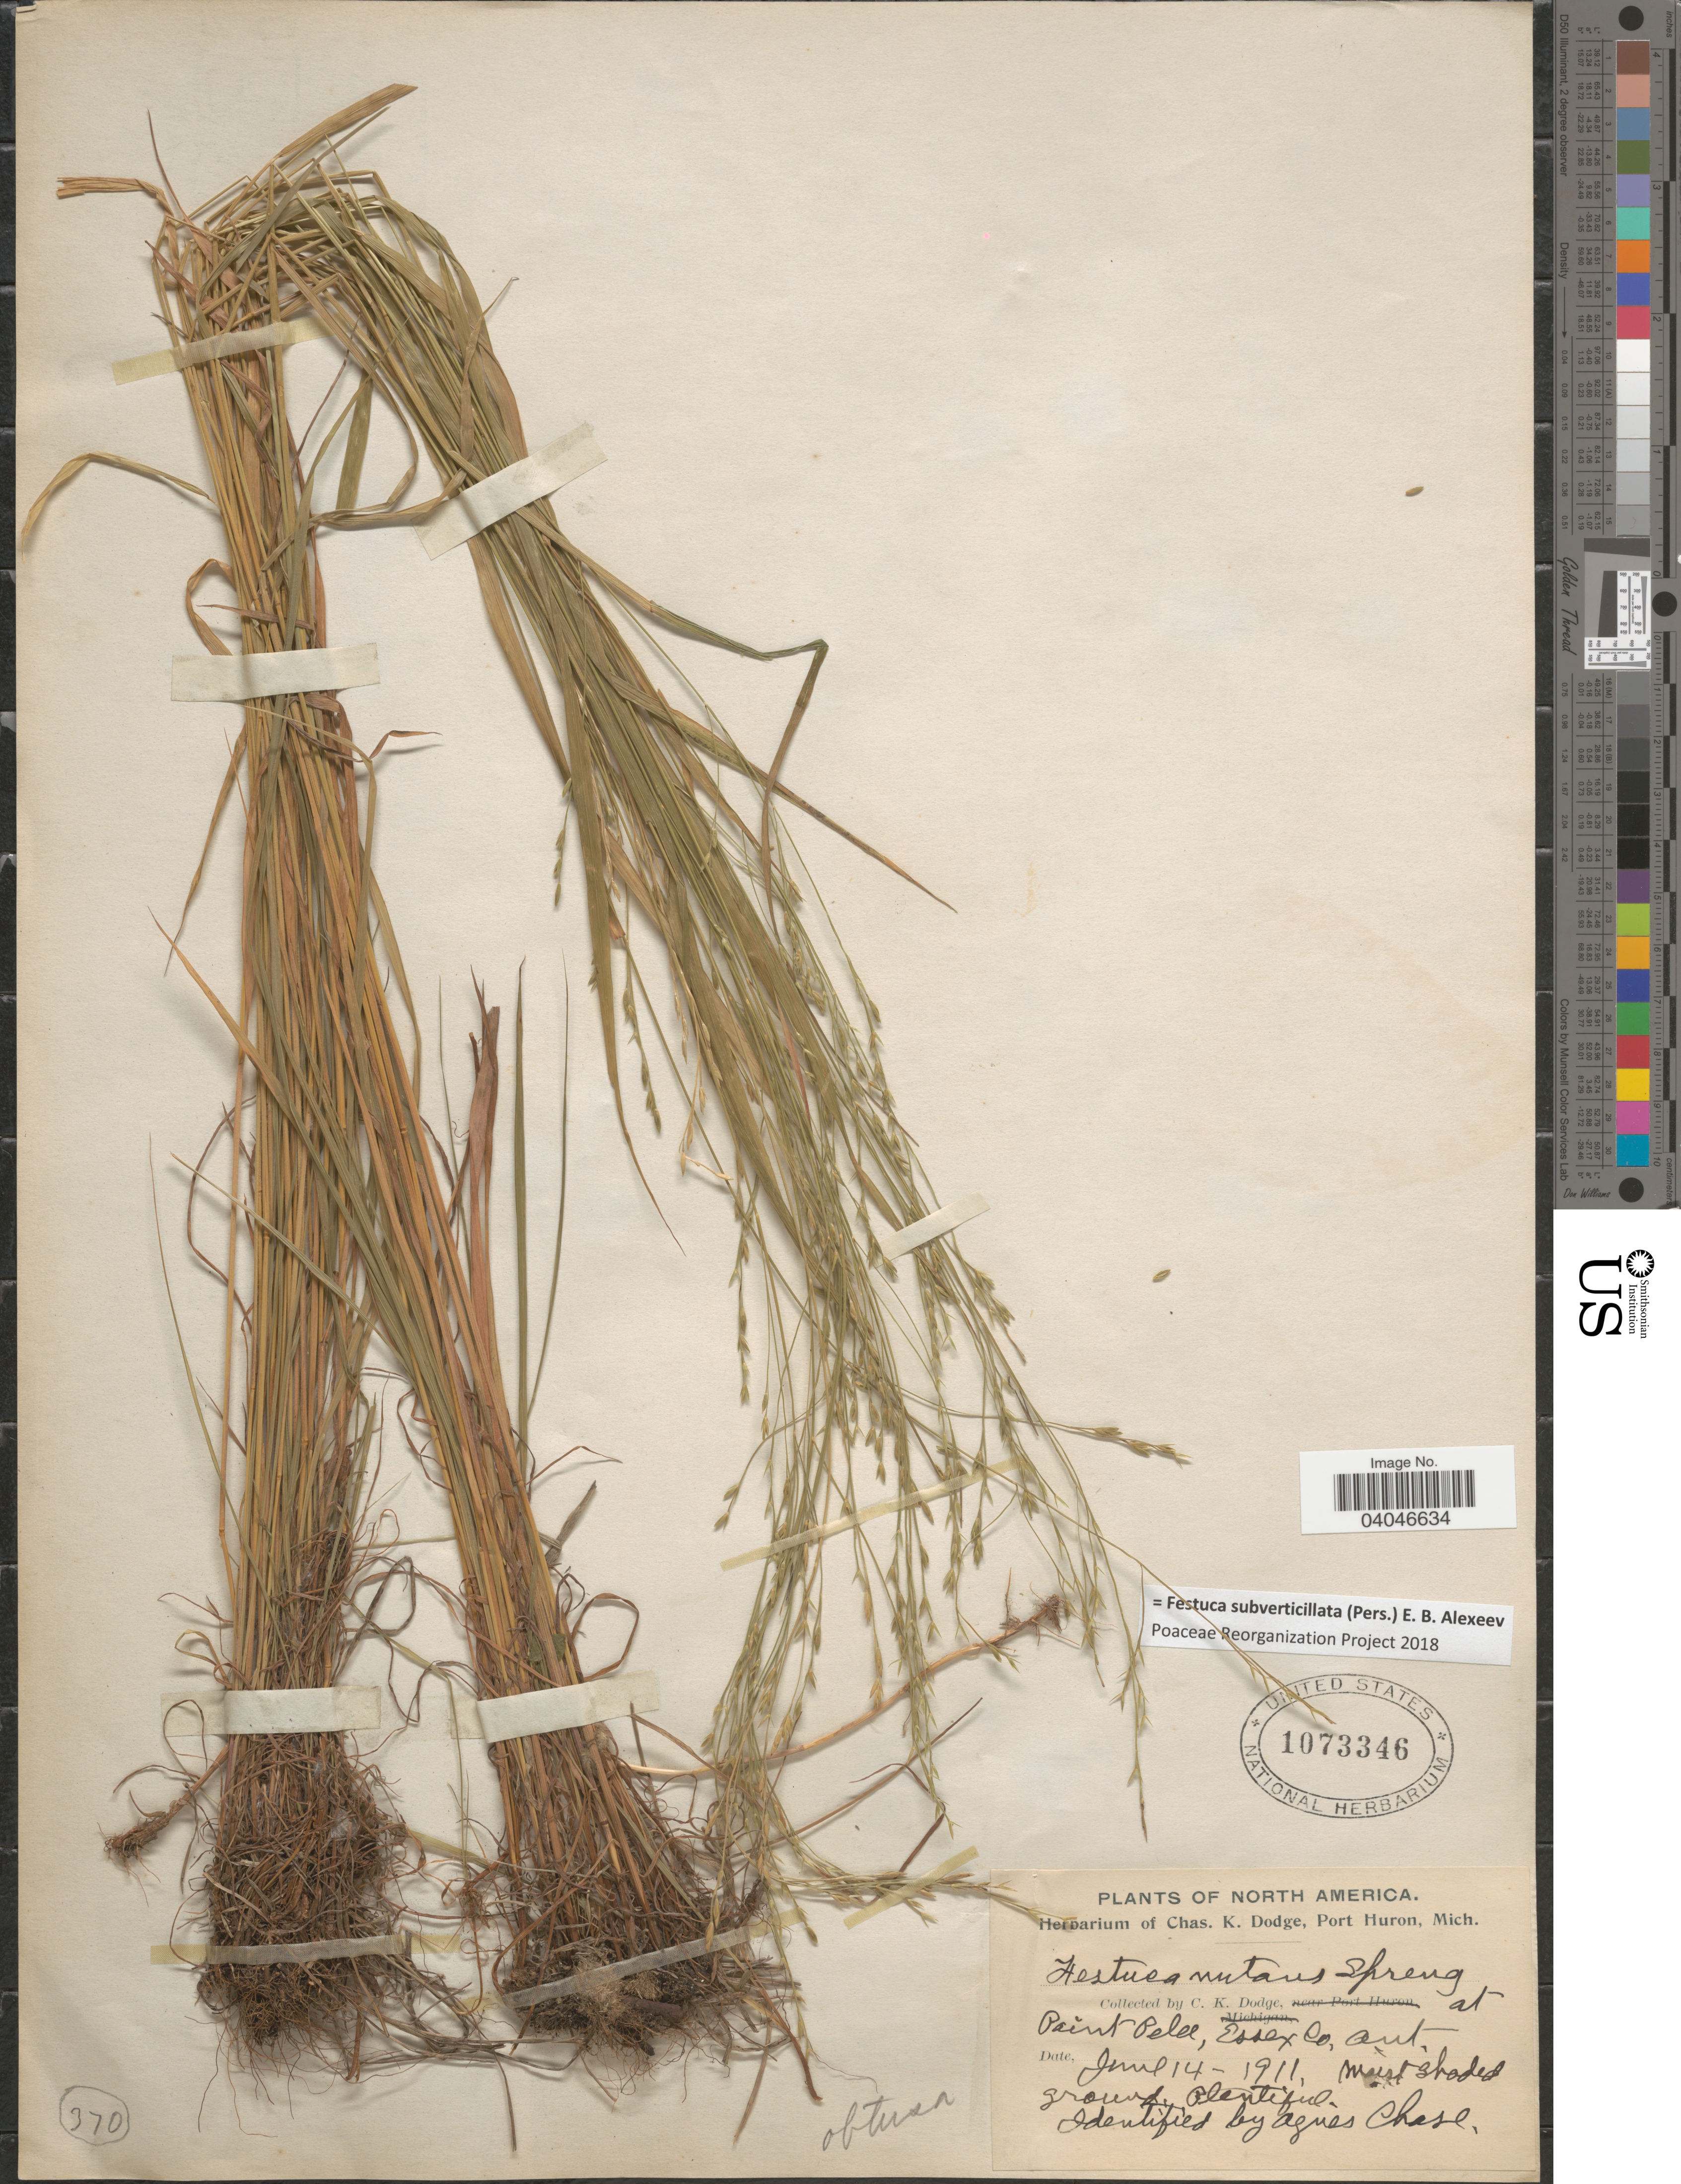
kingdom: Plantae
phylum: Tracheophyta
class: Liliopsida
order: Poales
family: Poaceae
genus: Festuca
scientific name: Festuca subverticillata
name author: (Pers.) E.B. Alexeev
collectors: C. K. Dodge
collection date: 1911-06-14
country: Canada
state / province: Ontario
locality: At Point Pelee, Essex Co.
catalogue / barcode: US 1073346